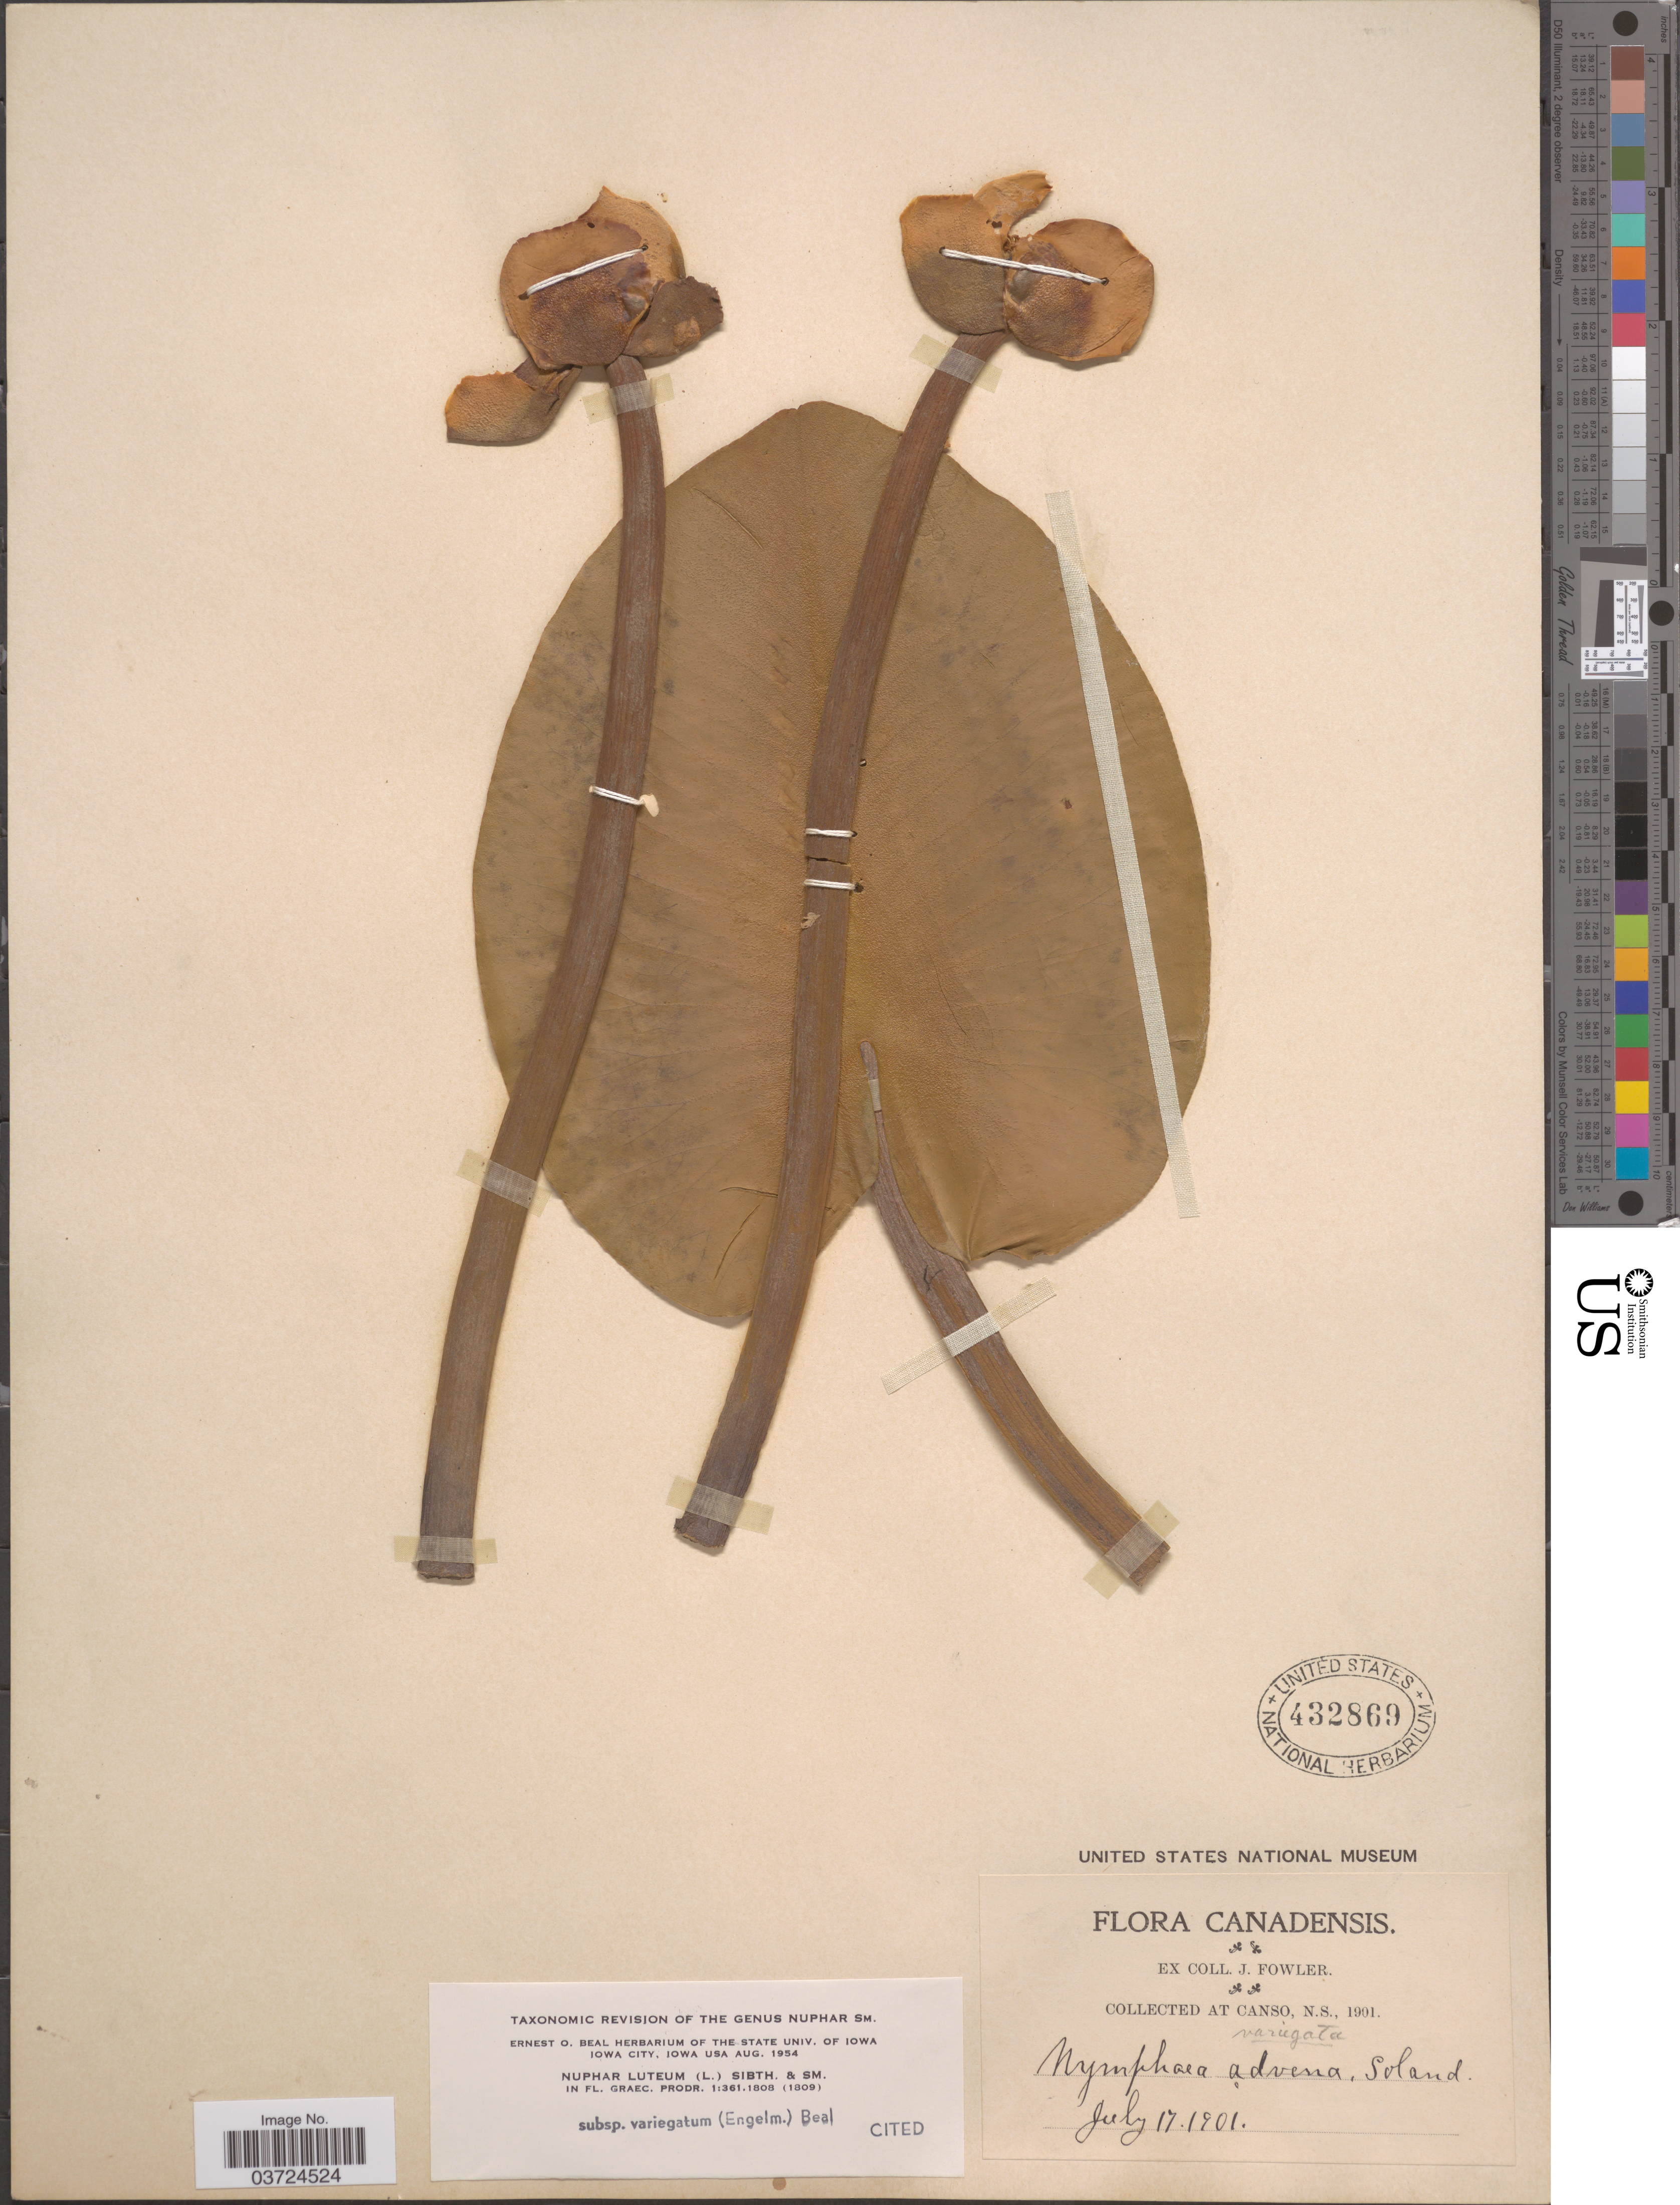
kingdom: Plantae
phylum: Tracheophyta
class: Magnoliopsida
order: Nymphaeales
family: Nymphaeaceae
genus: Nuphar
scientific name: Nuphar lutea subsp. variegata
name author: (Engelm. ex Durand) E.O. Beal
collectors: J. Fowler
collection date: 1901-07-17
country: Canada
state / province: Nova Scotia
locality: At Canso.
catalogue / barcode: US 432869